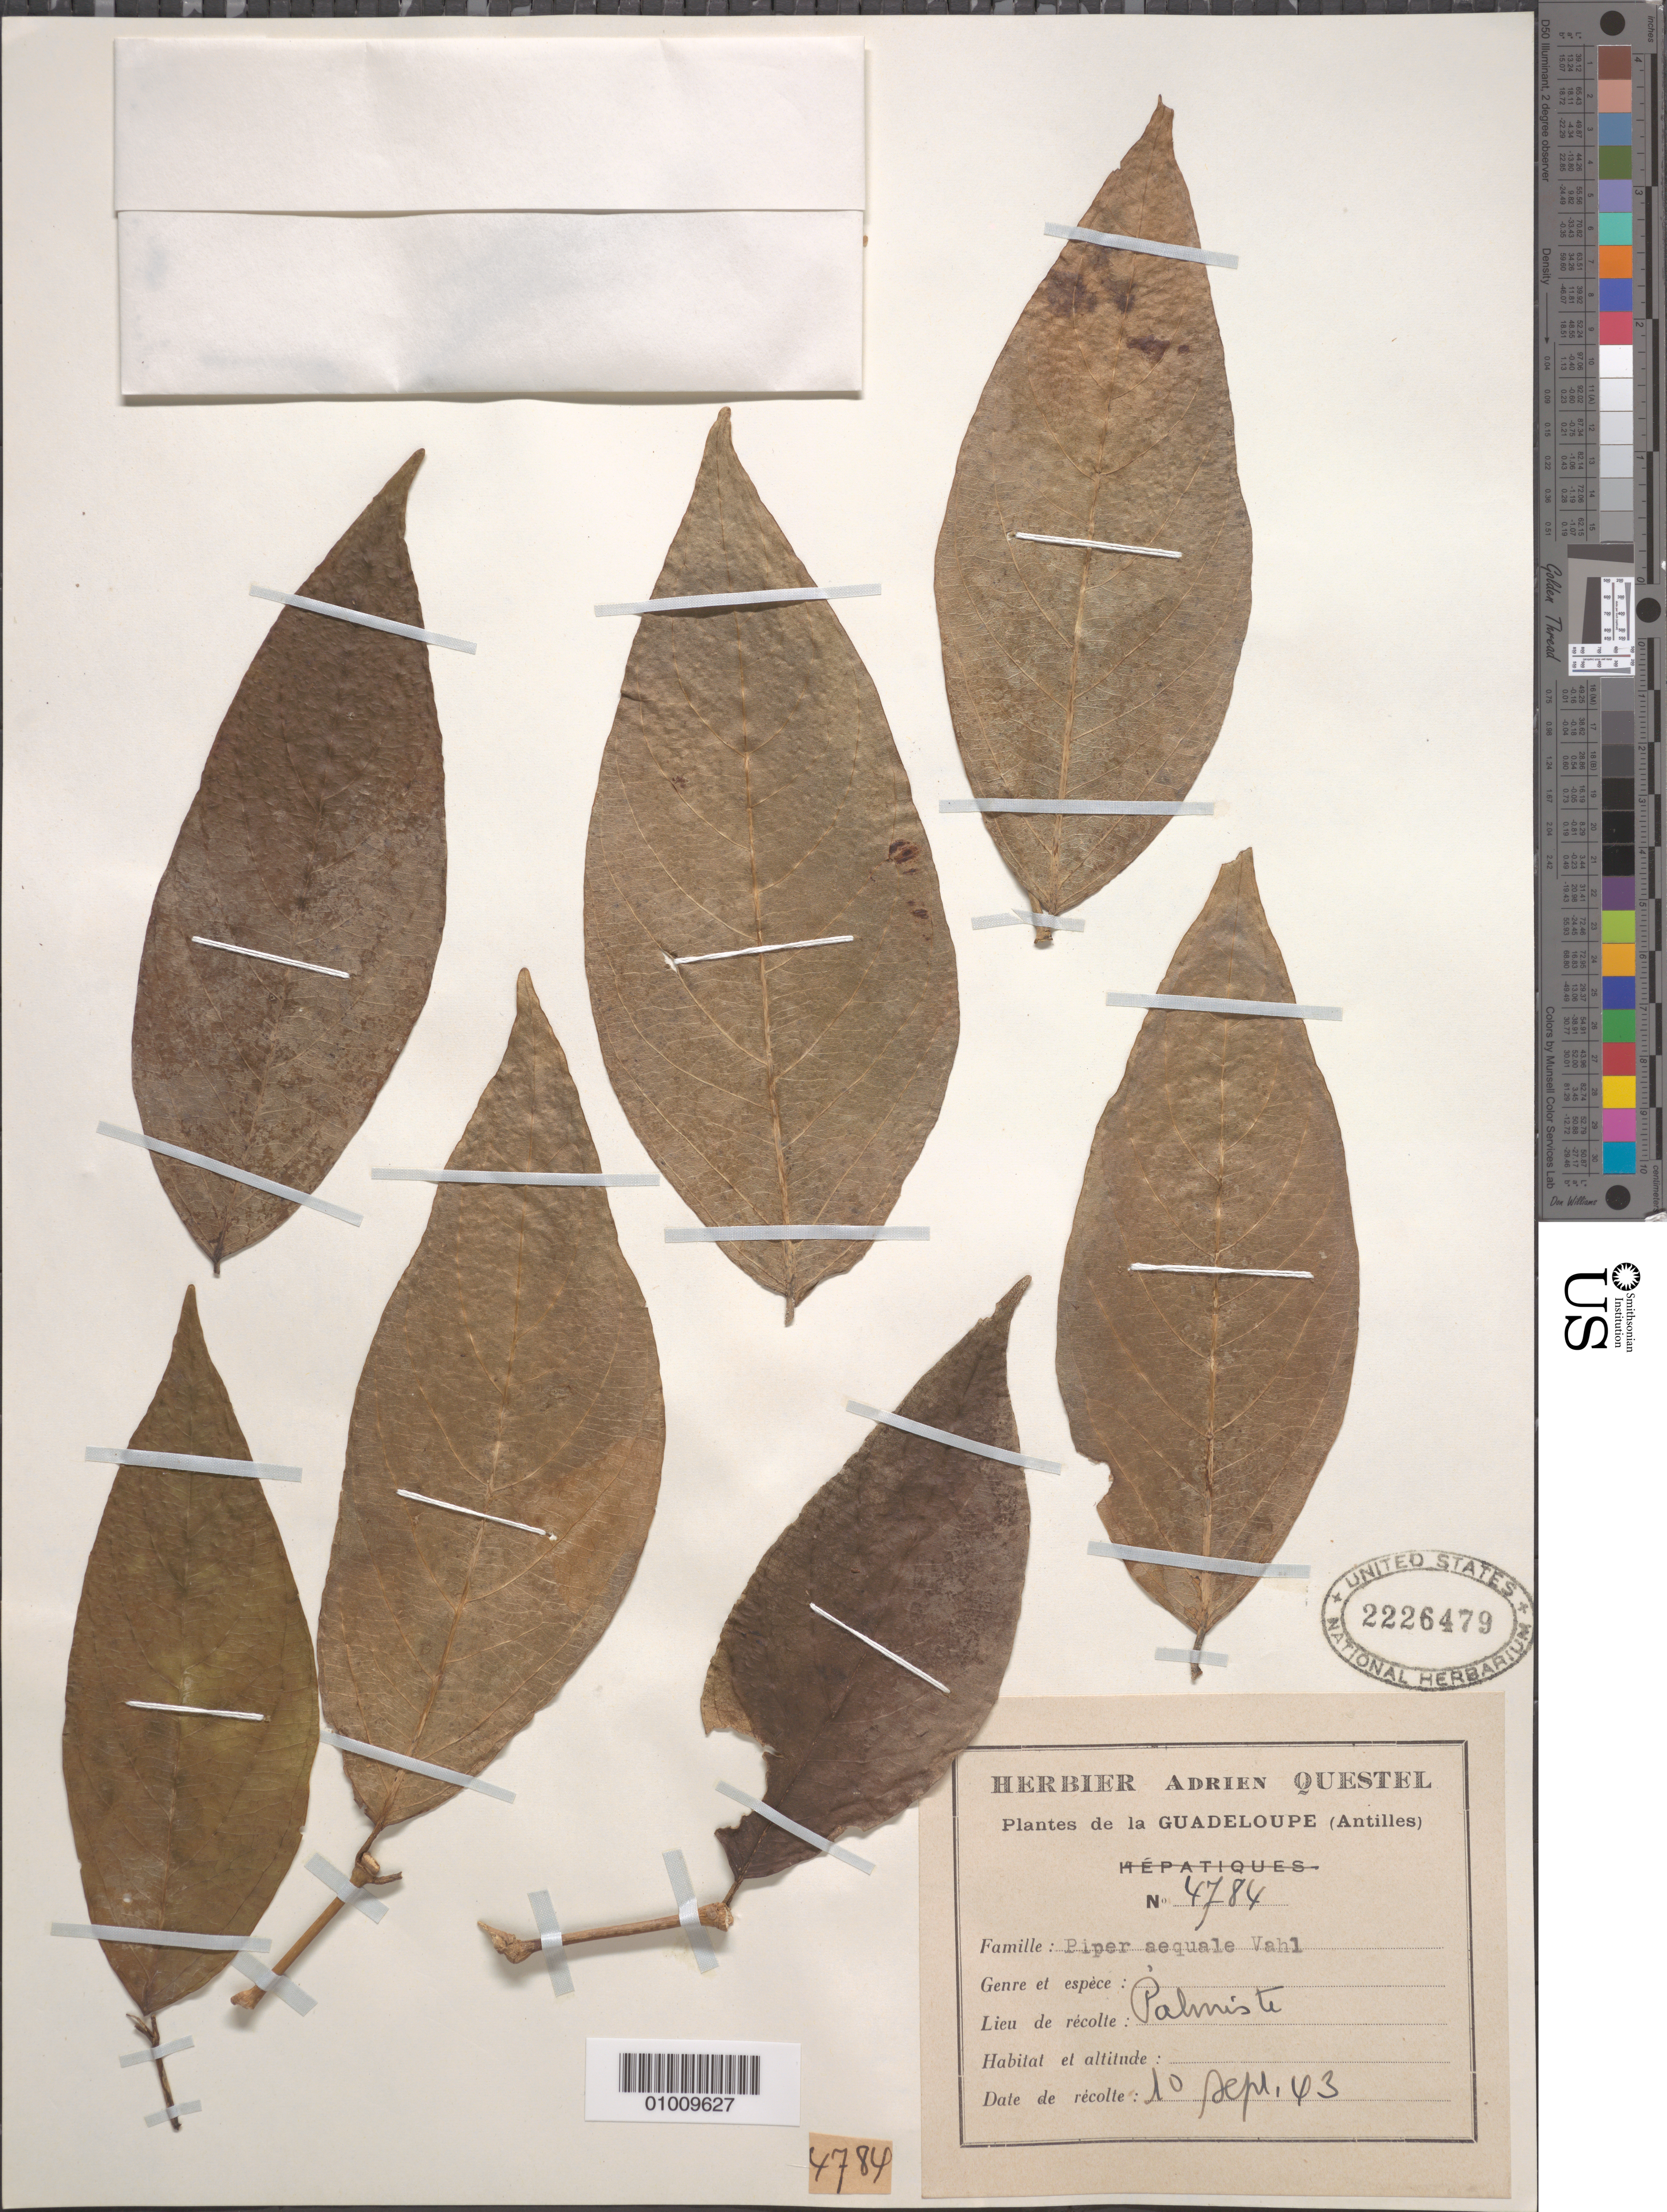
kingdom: Plantae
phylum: Tracheophyta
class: Magnoliopsida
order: Piperales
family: Piperaceae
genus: Piper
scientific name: Piper aequale var. aequale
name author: Vahl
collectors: A. Questel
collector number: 4784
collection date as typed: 10 Sep 1943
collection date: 1943-09-10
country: Guadeloupe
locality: Palmiste(Probably Grenada)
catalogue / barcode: US 2226479